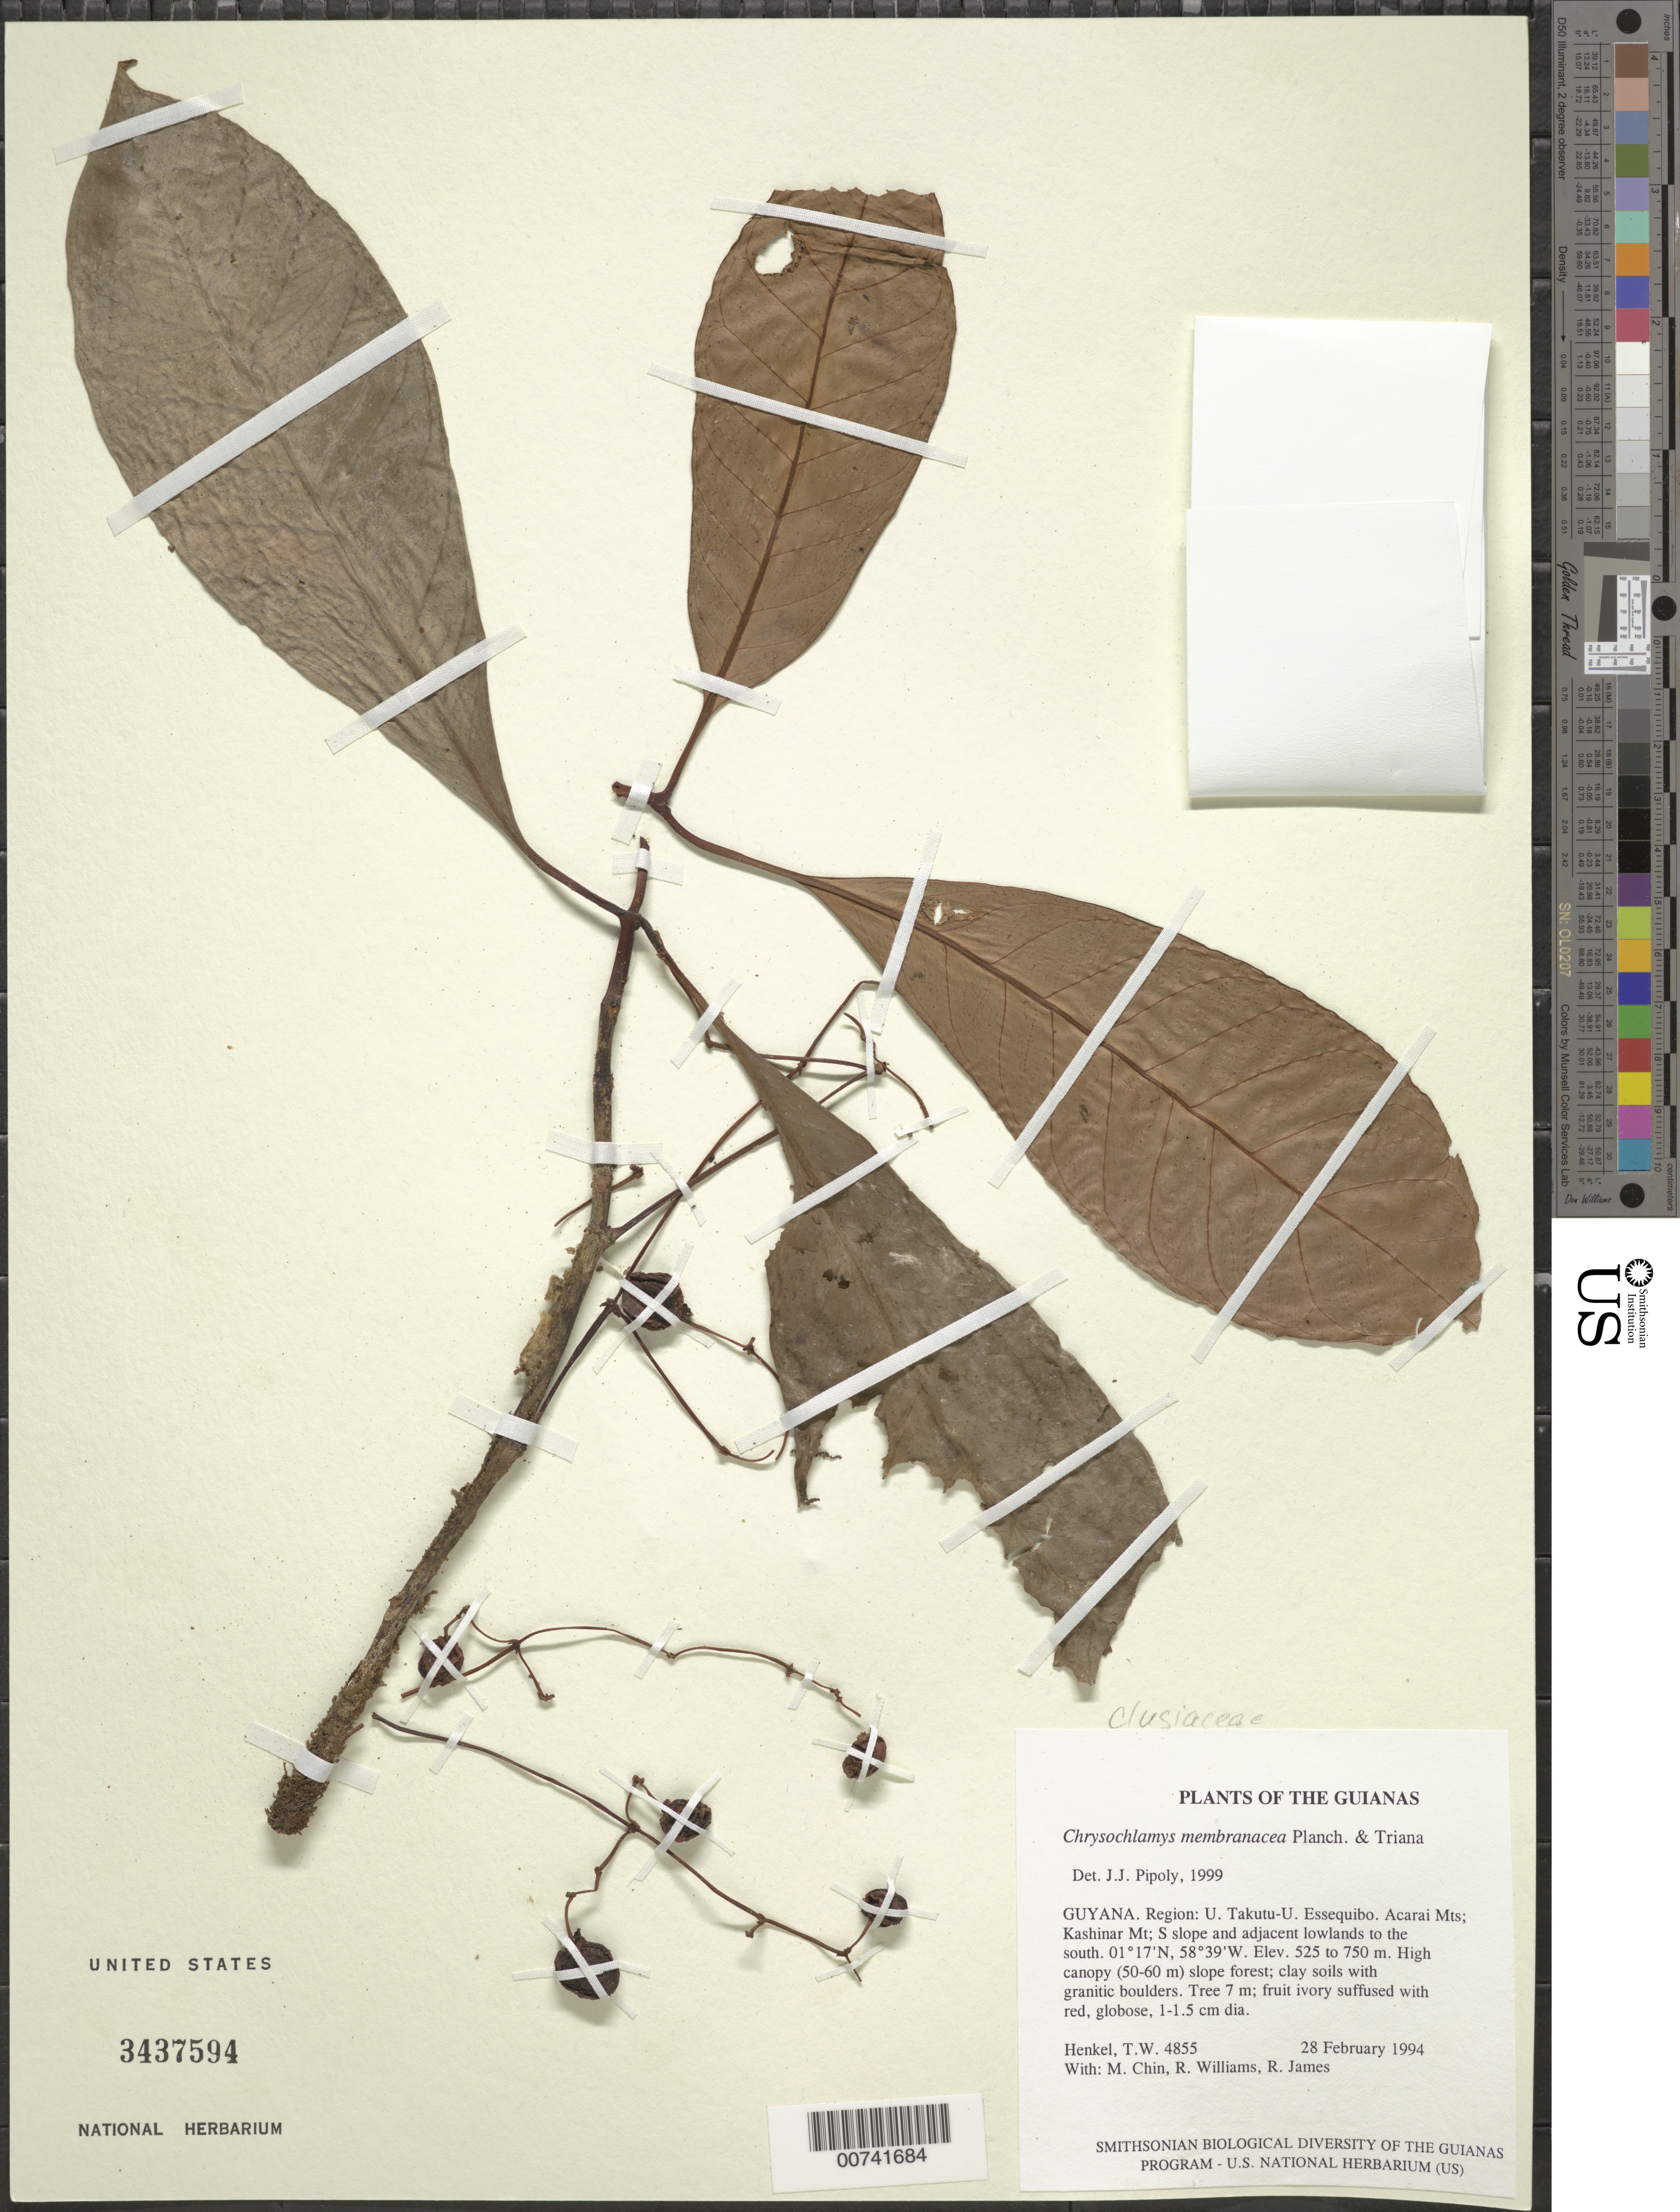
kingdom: Plantae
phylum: Tracheophyta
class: Magnoliopsida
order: Malpighiales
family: Clusiaceae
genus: Chrysochlamys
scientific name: Chrysochlamys membranacea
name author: Planch. & Triana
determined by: Pipoly, J. J., III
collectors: T. Henkel, M. Chin, R. Williams & R. James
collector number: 4855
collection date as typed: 28 February 1994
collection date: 1994-02-28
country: Guyana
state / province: U. Takutu-U. Essequibo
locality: Acarai Mts; Kashinar Mt; S slope and adjacent lowlands to the south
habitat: High canopy (50-60 m) slope forest; clay soils with granitic boulders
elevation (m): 525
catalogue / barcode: US 3437594